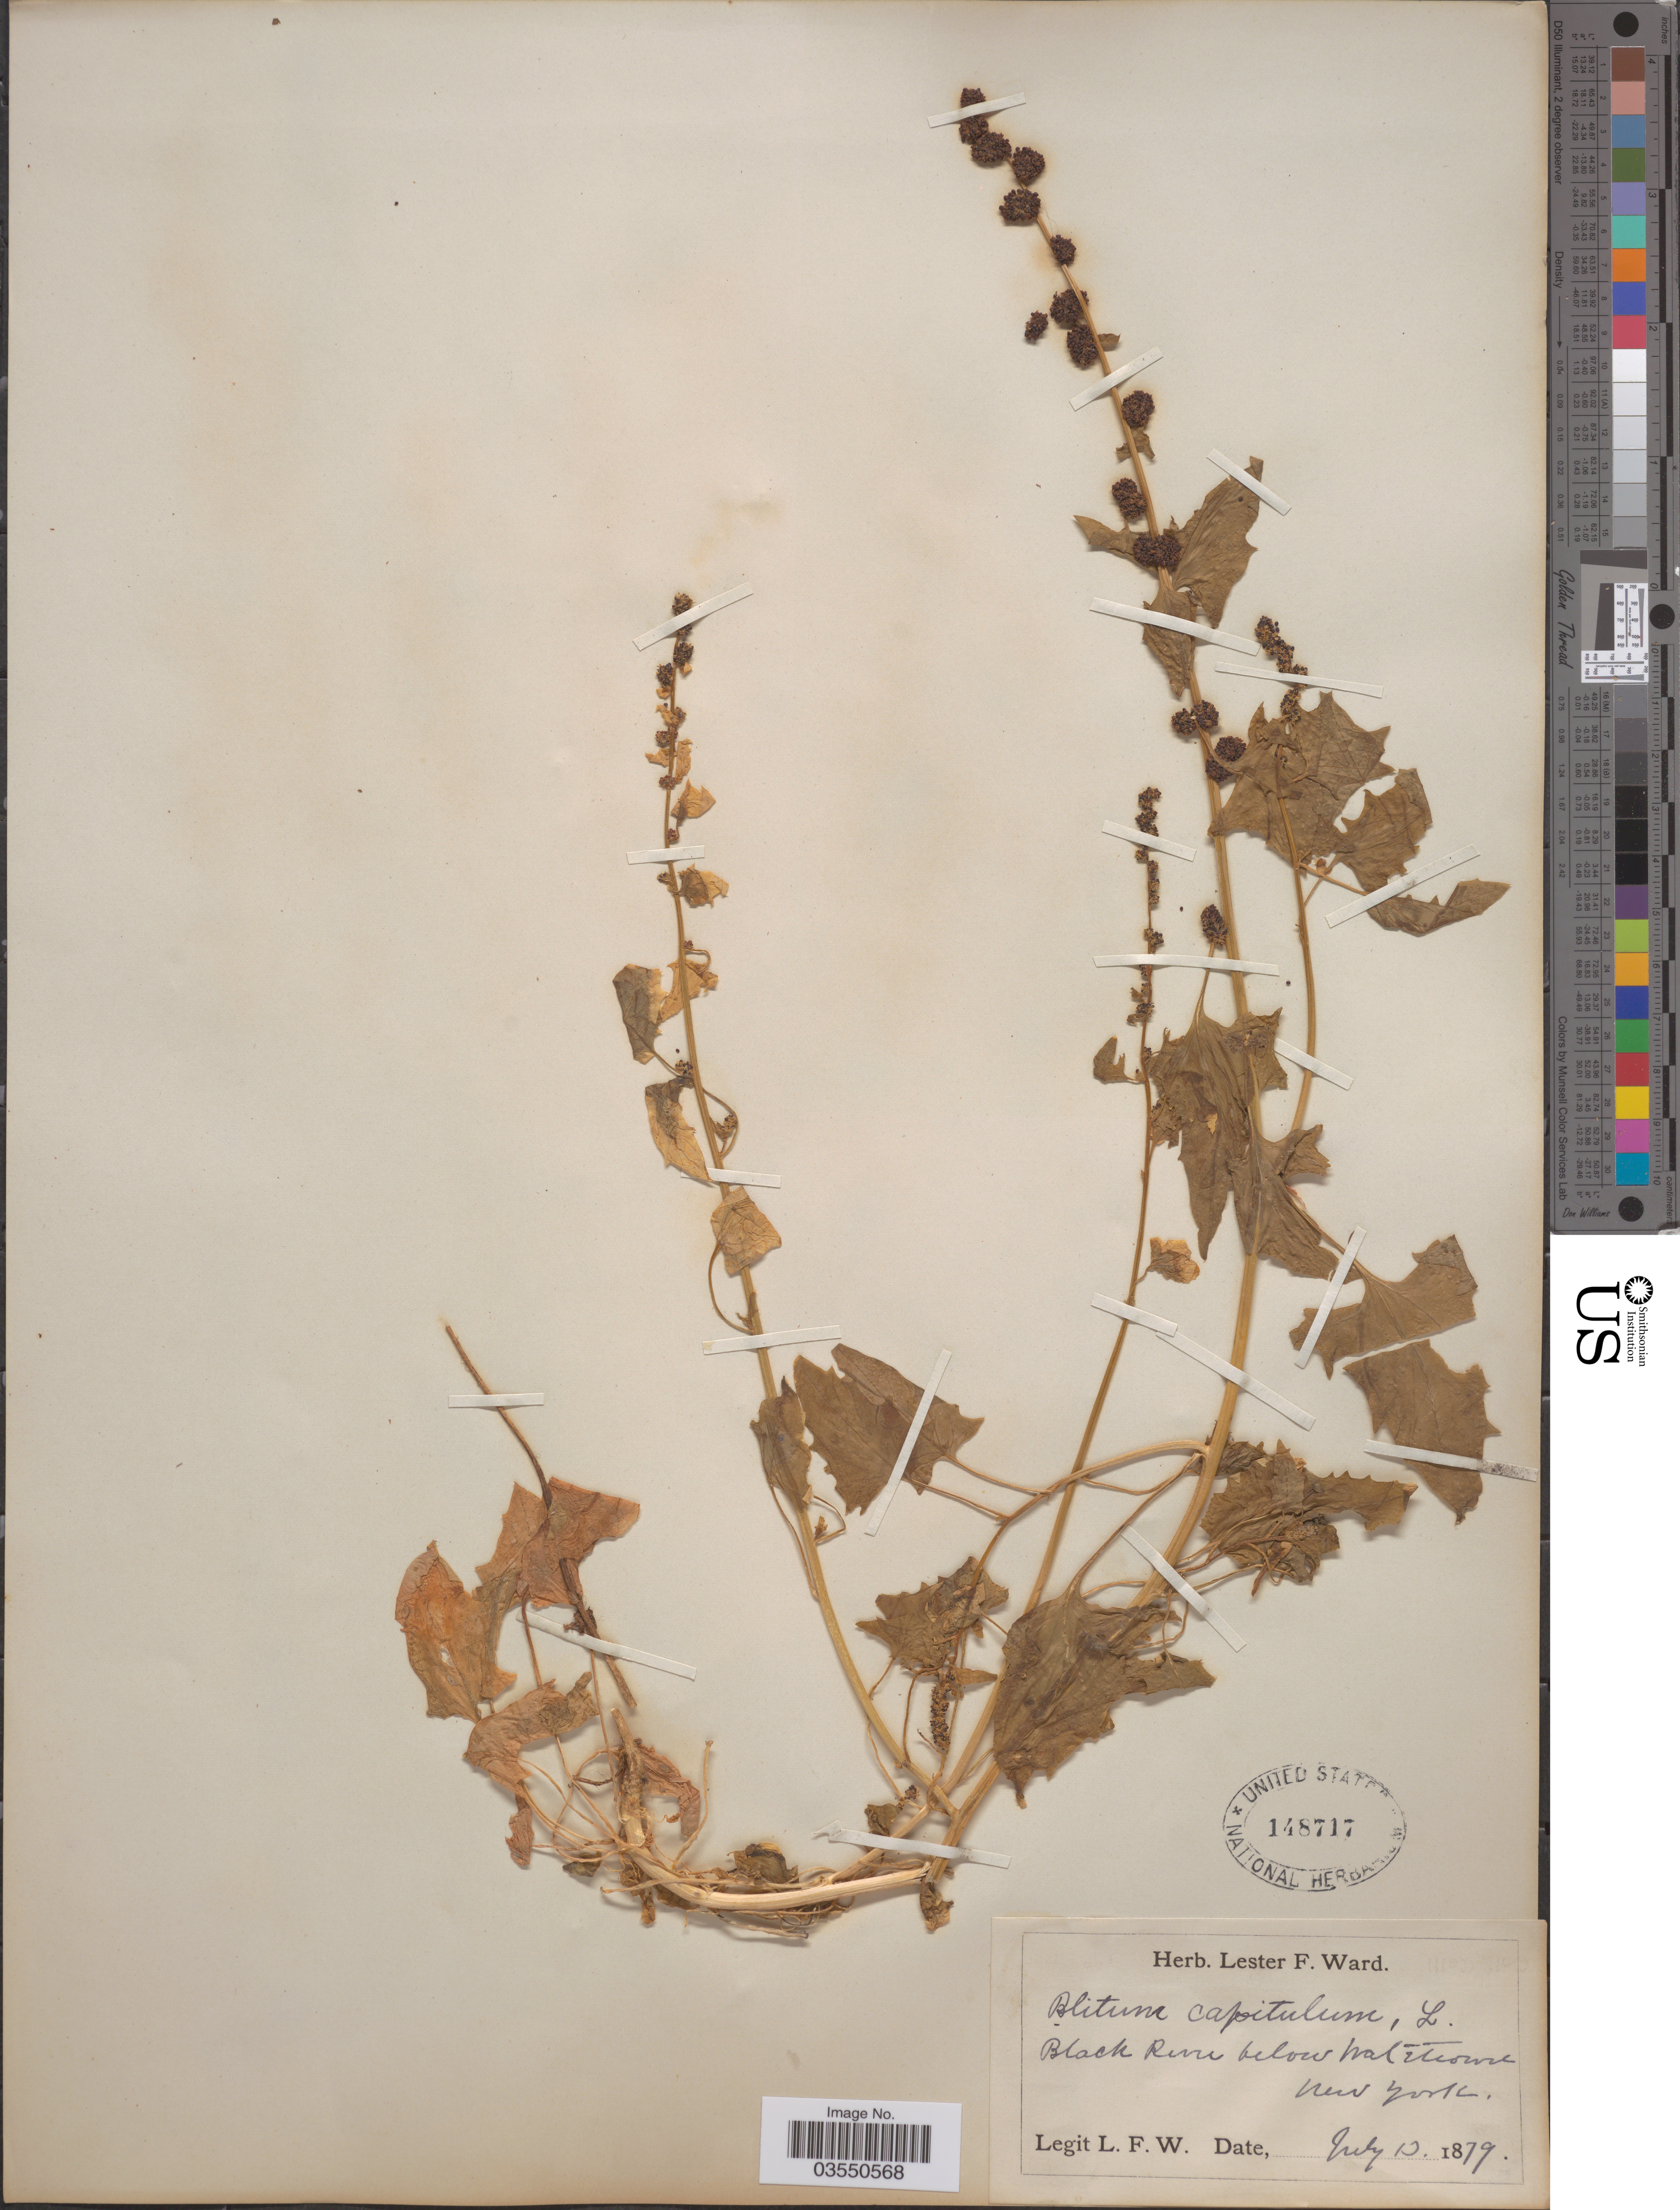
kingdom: Plantae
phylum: Tracheophyta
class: Magnoliopsida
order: Caryophyllales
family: Amaranthaceae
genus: Blitum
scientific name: Blitum capitatum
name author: L.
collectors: L. F. Ward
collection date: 1879-07-13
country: United States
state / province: New York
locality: Black River below Watertown.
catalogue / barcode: US 148717